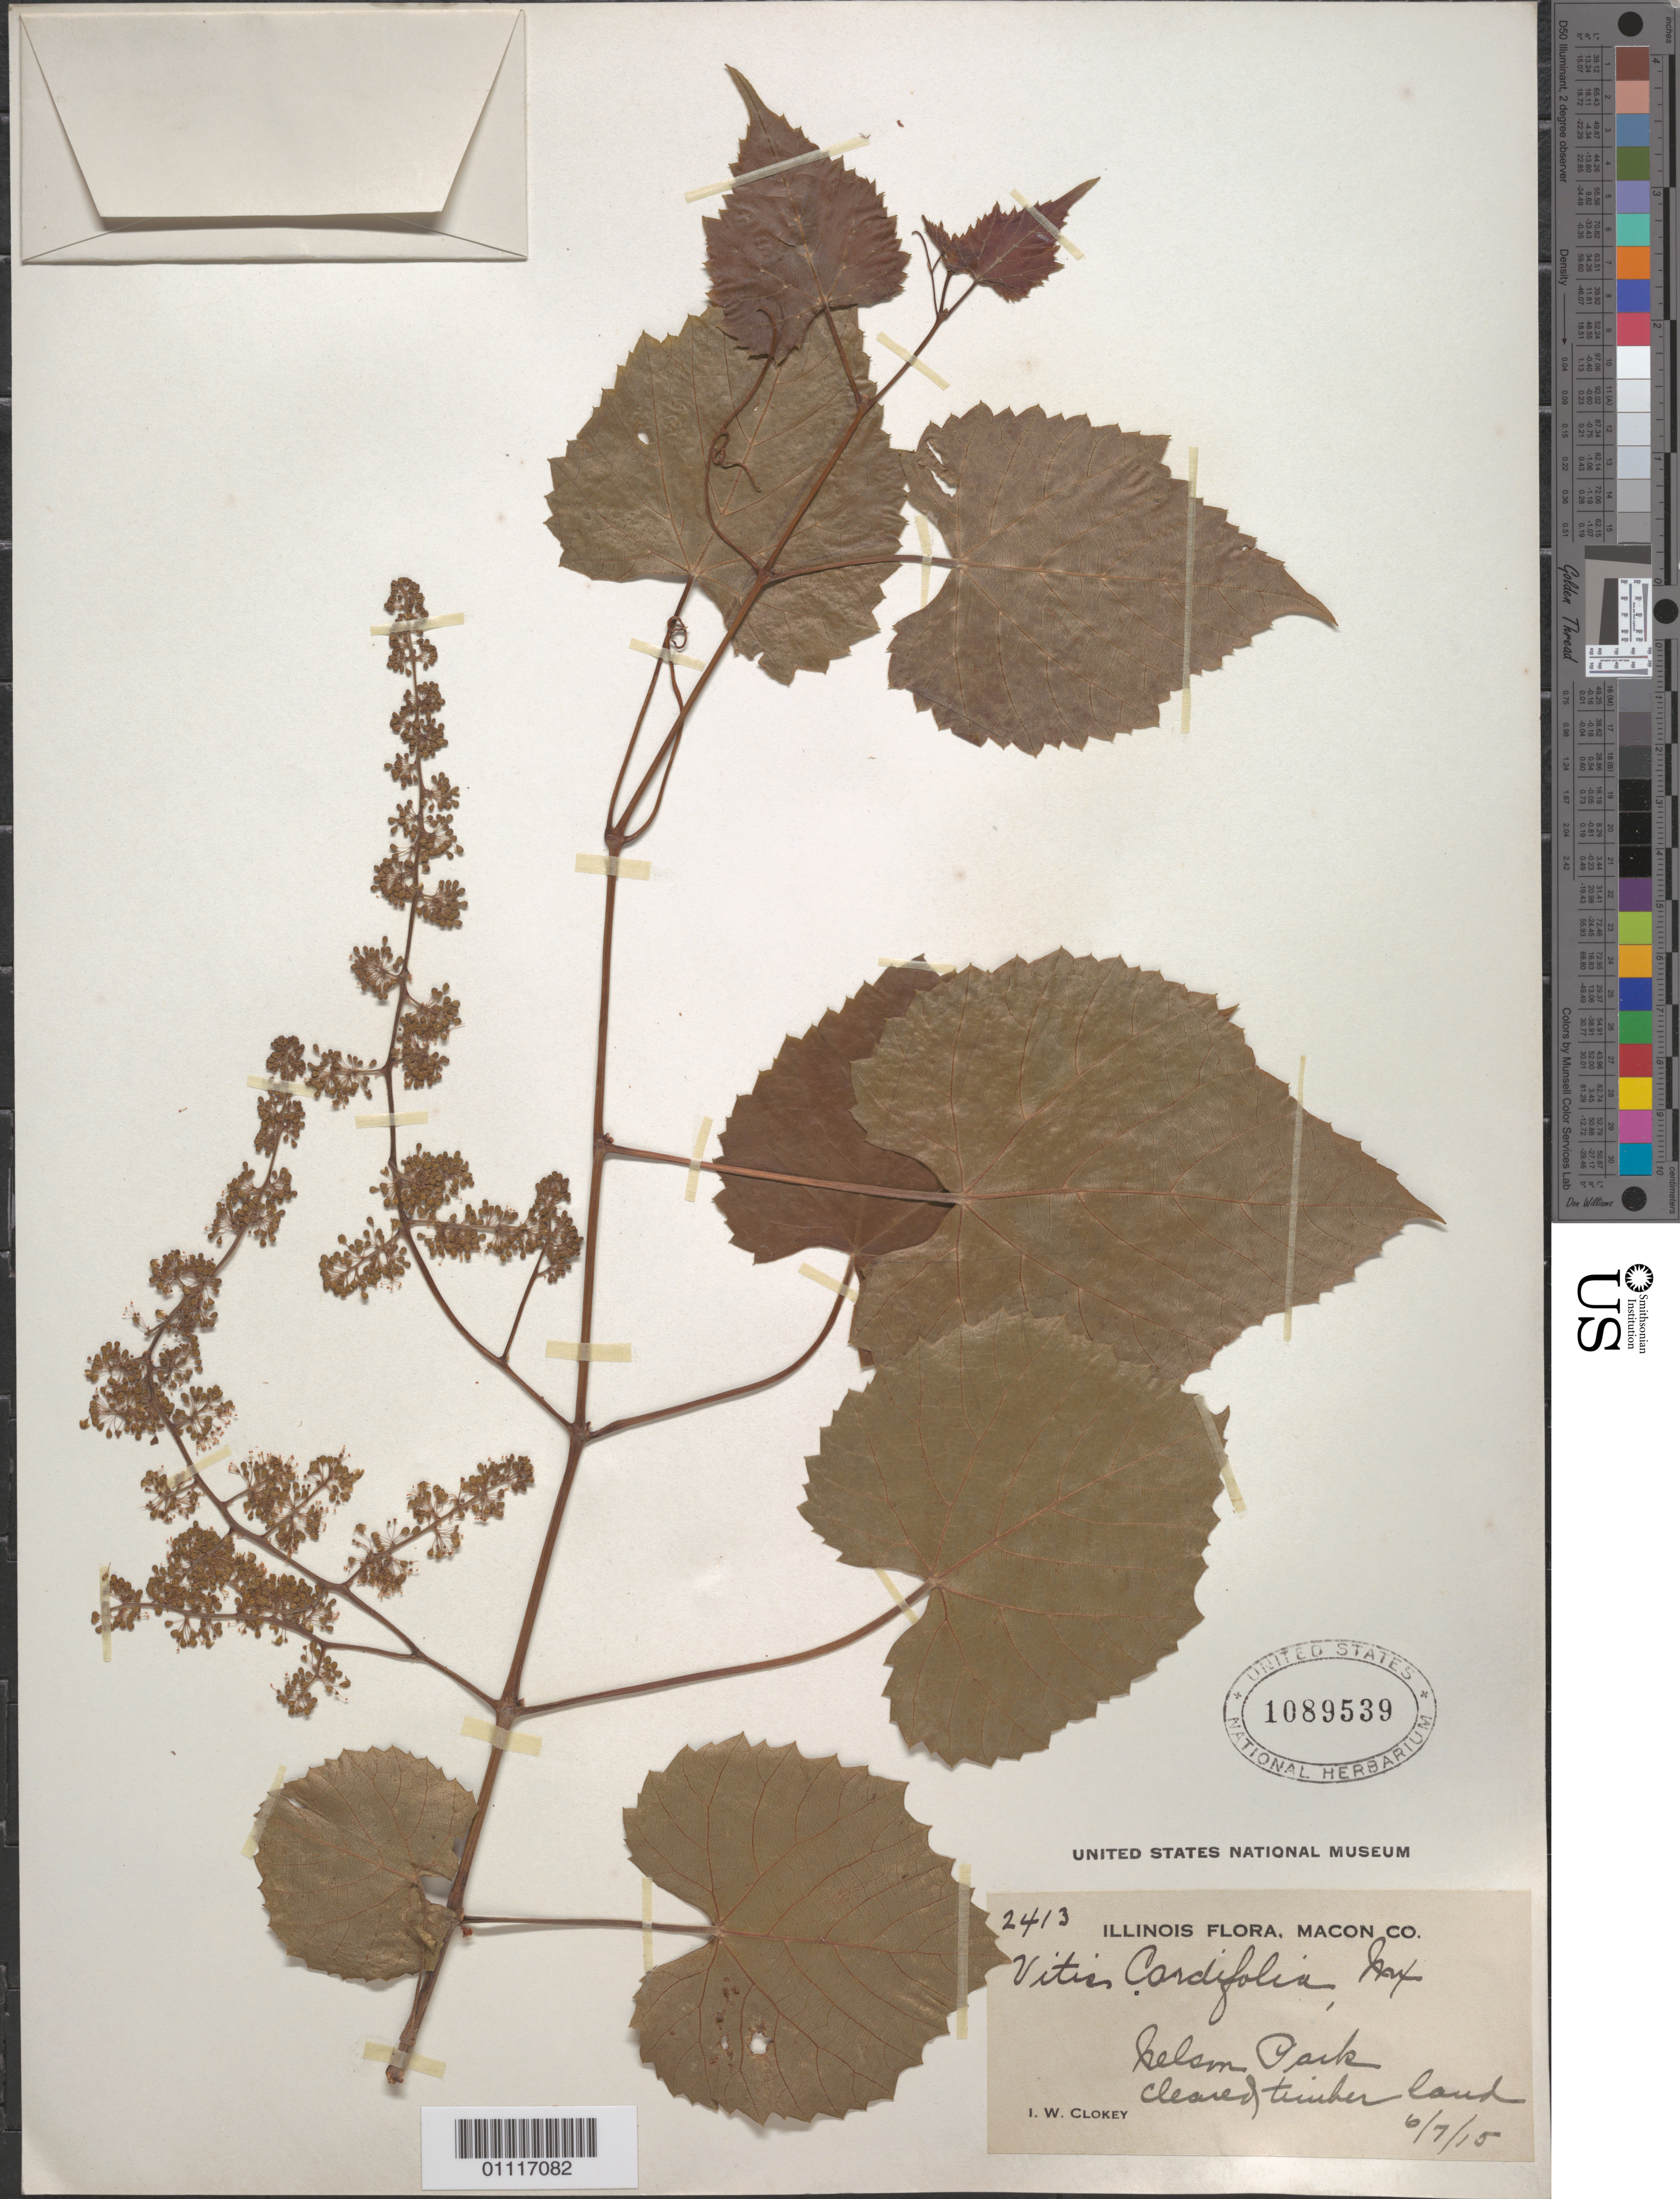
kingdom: Plantae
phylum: Tracheophyta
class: Magnoliopsida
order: Vitales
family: Vitaceae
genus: Vitis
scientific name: Vitis cordifolia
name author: Michx.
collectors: E. J. Palmer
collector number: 14947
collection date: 1919-04-25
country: United States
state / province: Illinois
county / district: Alexander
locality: Olive Branch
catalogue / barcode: US 1089539